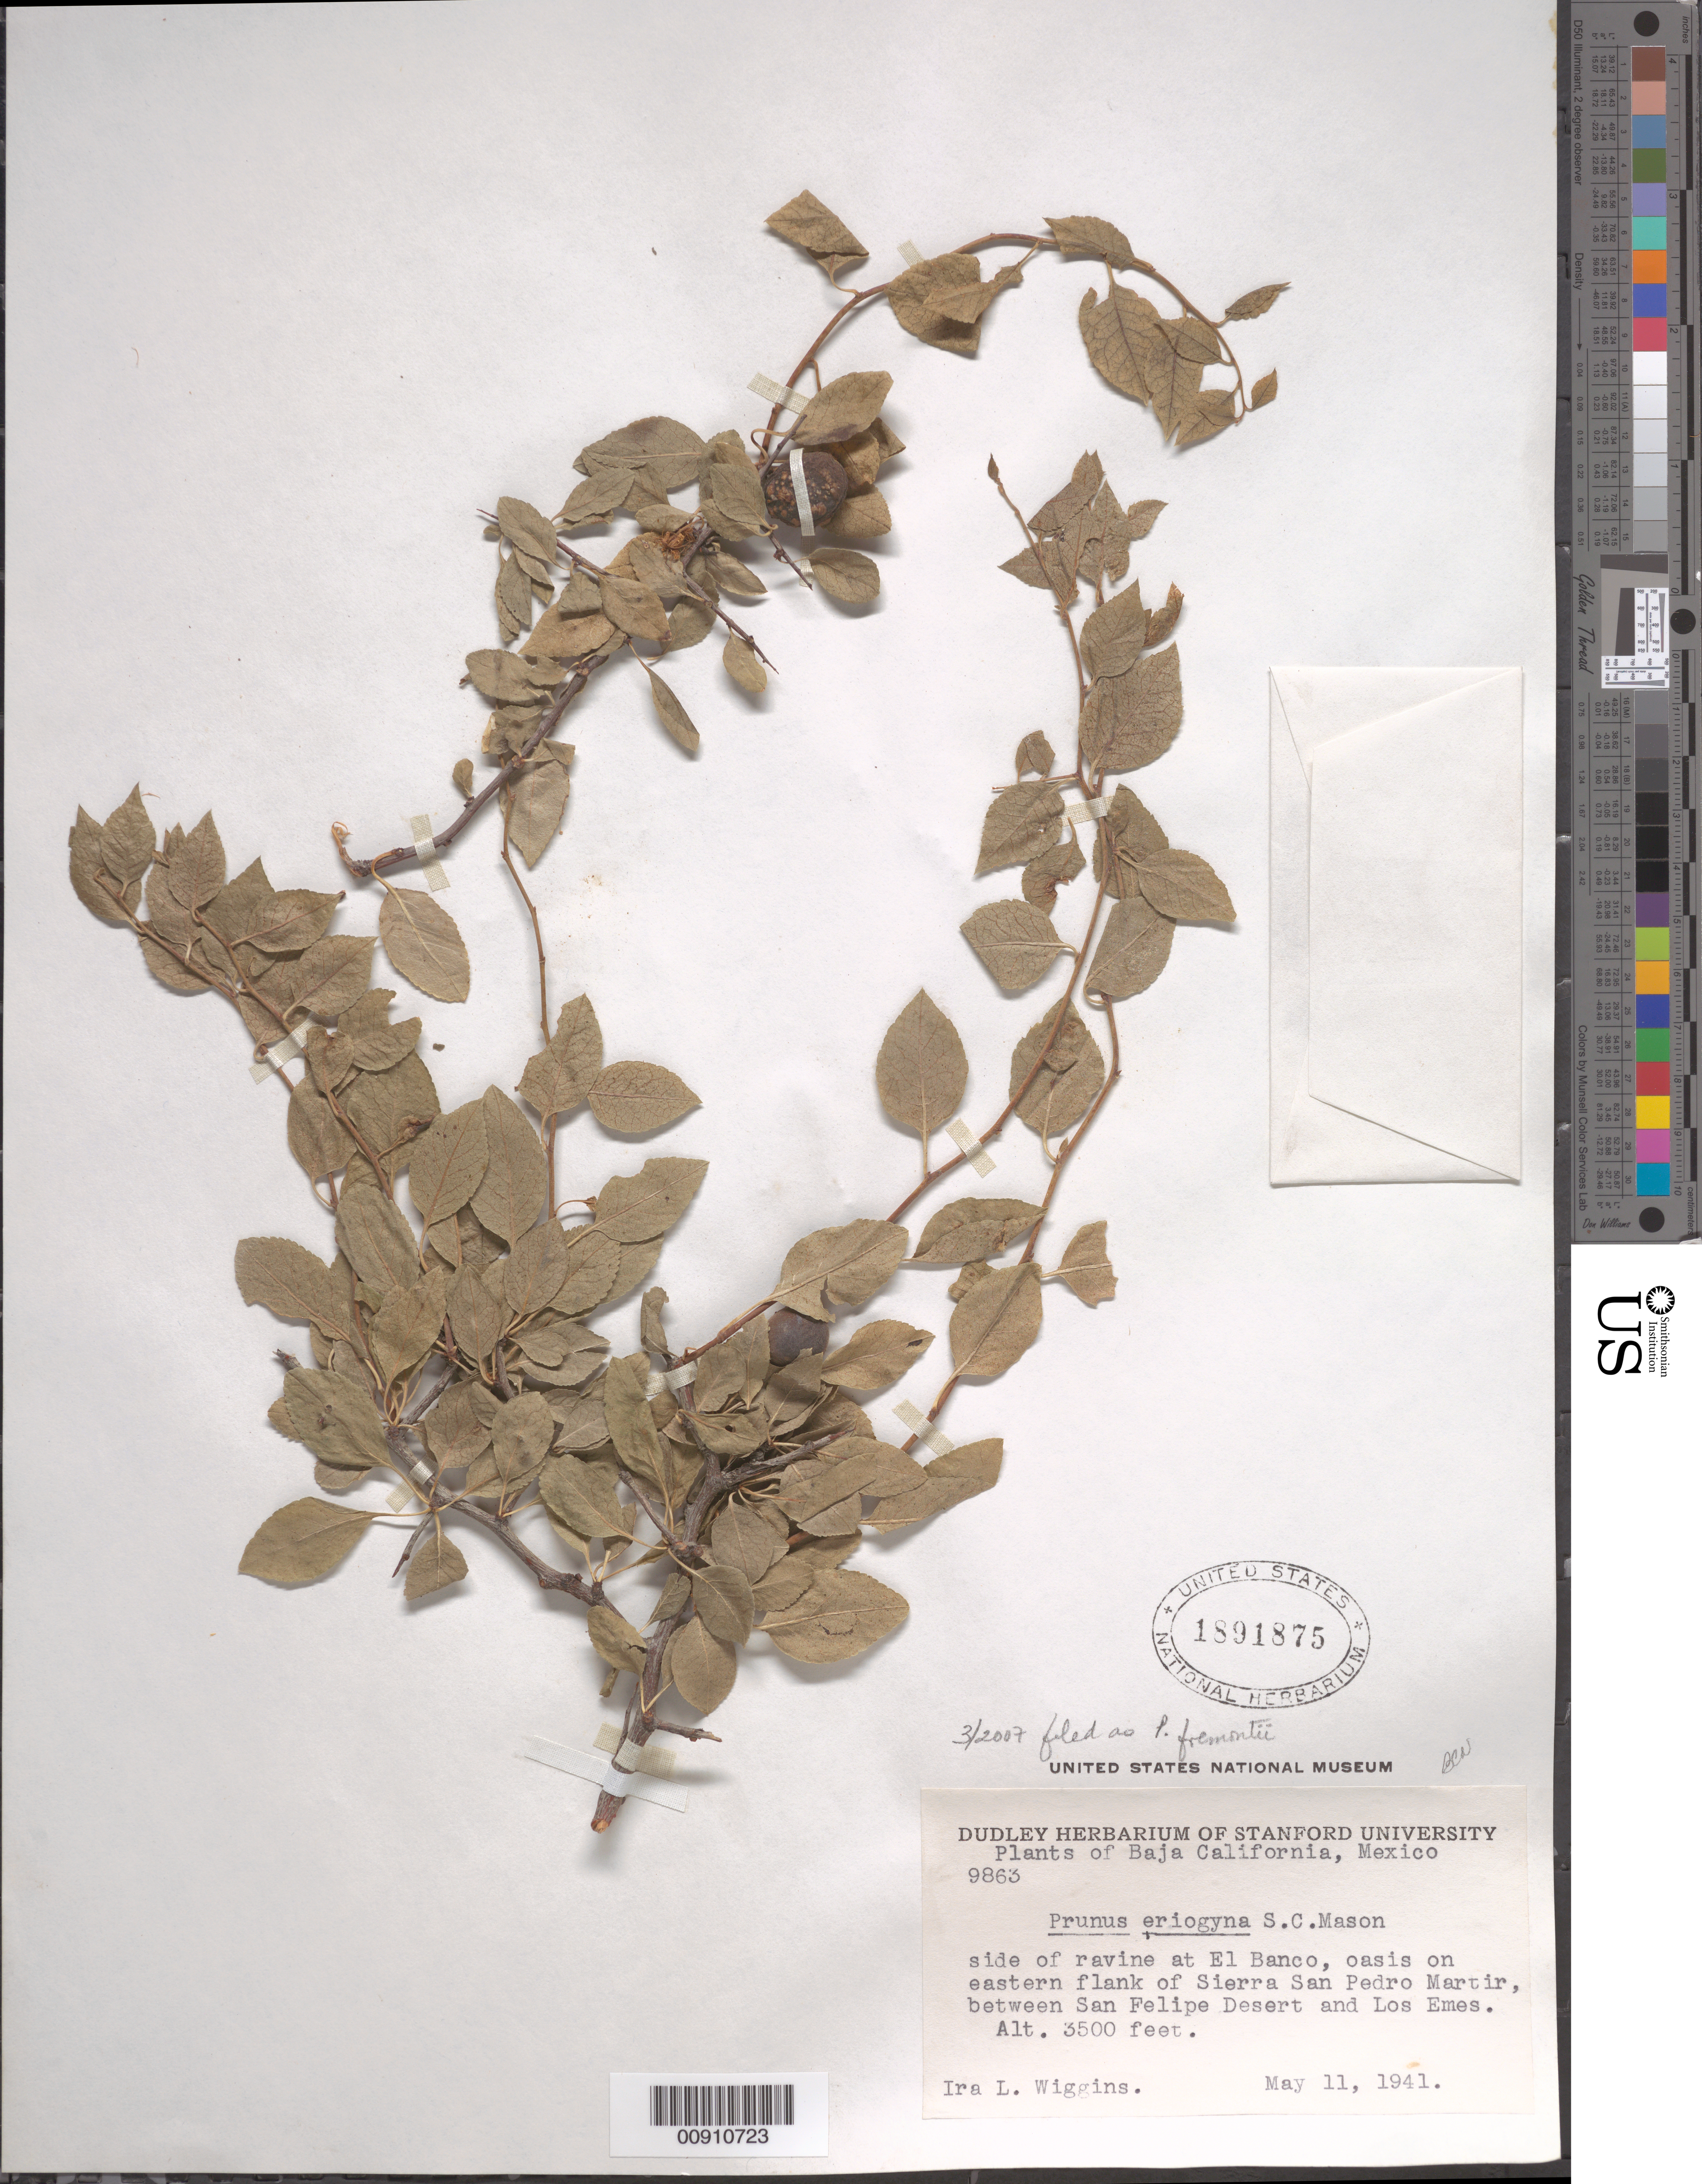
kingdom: Plantae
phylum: Tracheophyta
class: Magnoliopsida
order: Rosales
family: Rosaceae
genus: Prunus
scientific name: Prunus fremontii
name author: S. Watson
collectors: I. L. Wiggins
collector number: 9863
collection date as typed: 11 May 1941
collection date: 1941-05-11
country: Mexico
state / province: Baja California Norte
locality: Side of ravine at El Banco, oasis on eastern flank of Sierra San Pedro Mártir, between San Felipe Desert and Los Emes, Baja California.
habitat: Side of ravine.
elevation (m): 1067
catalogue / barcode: US 1891875